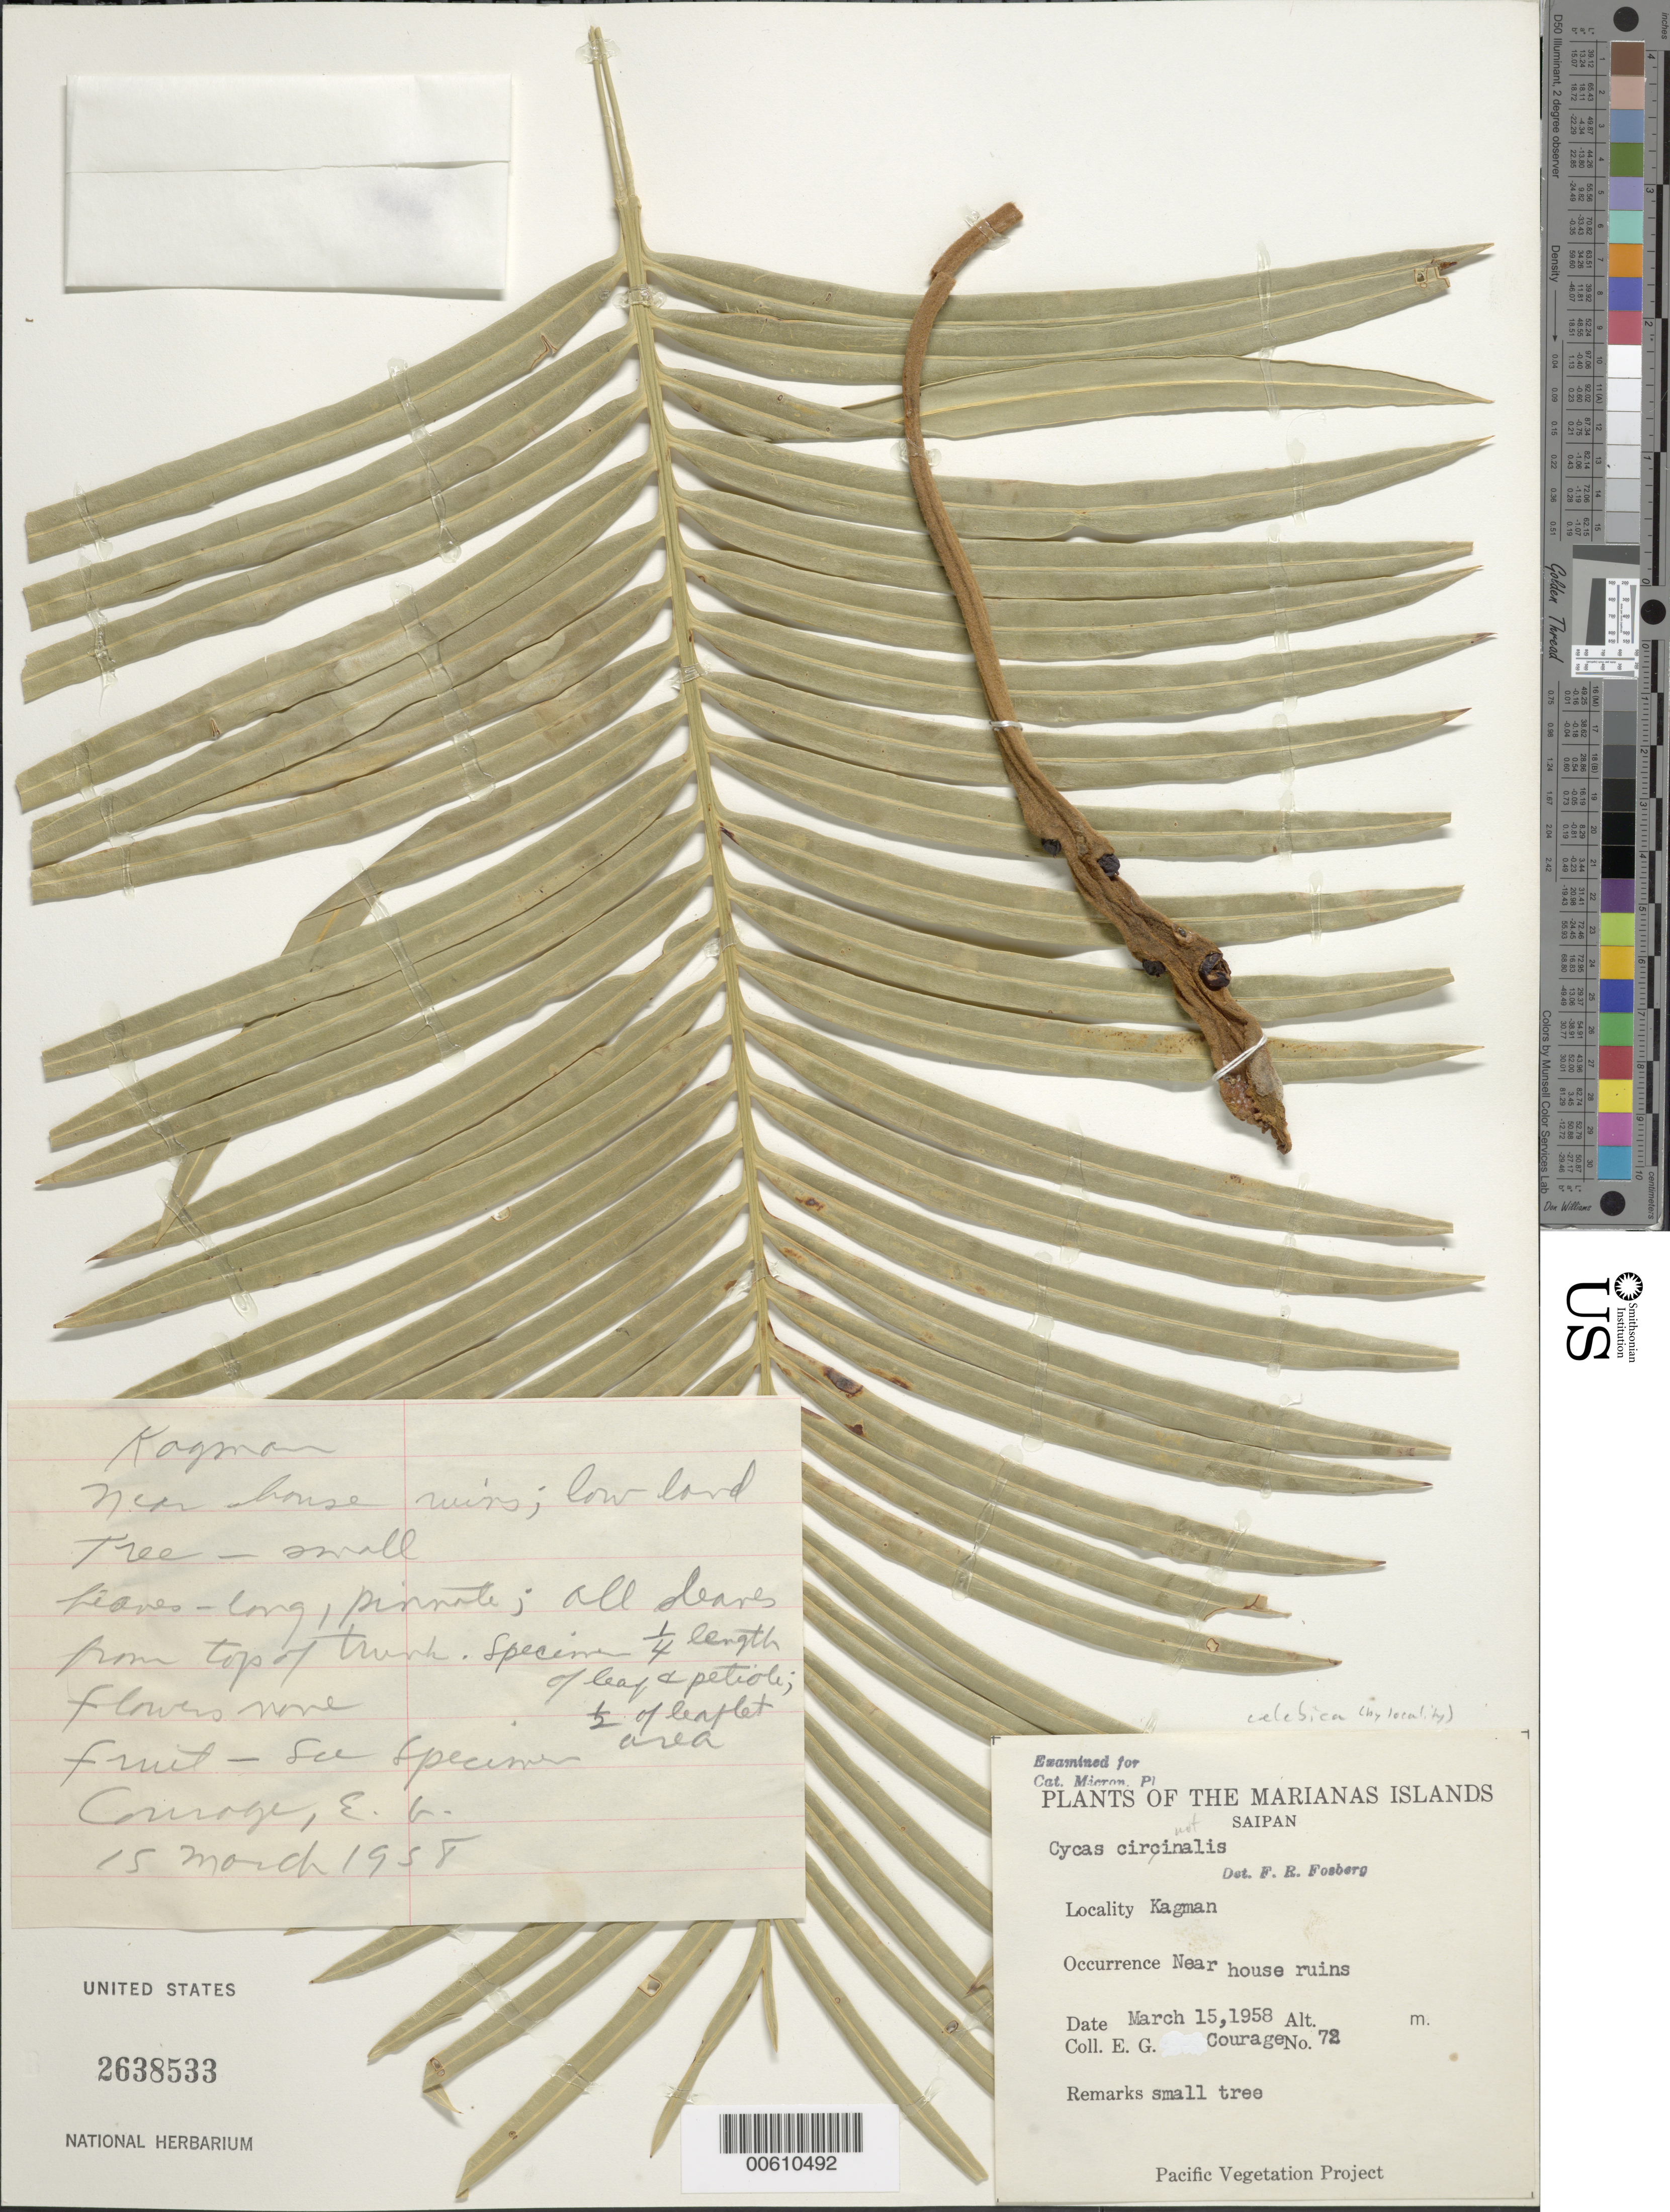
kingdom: Plantae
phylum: Tracheophyta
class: Cycadopsida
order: Cycadales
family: Cycadaceae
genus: Cycas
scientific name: Cycas celebica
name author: Miq.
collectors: E. Courage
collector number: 72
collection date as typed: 15 Mar 1958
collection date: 1958-03-15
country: Northern Mariana Islands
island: Saipan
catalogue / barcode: US 2638533